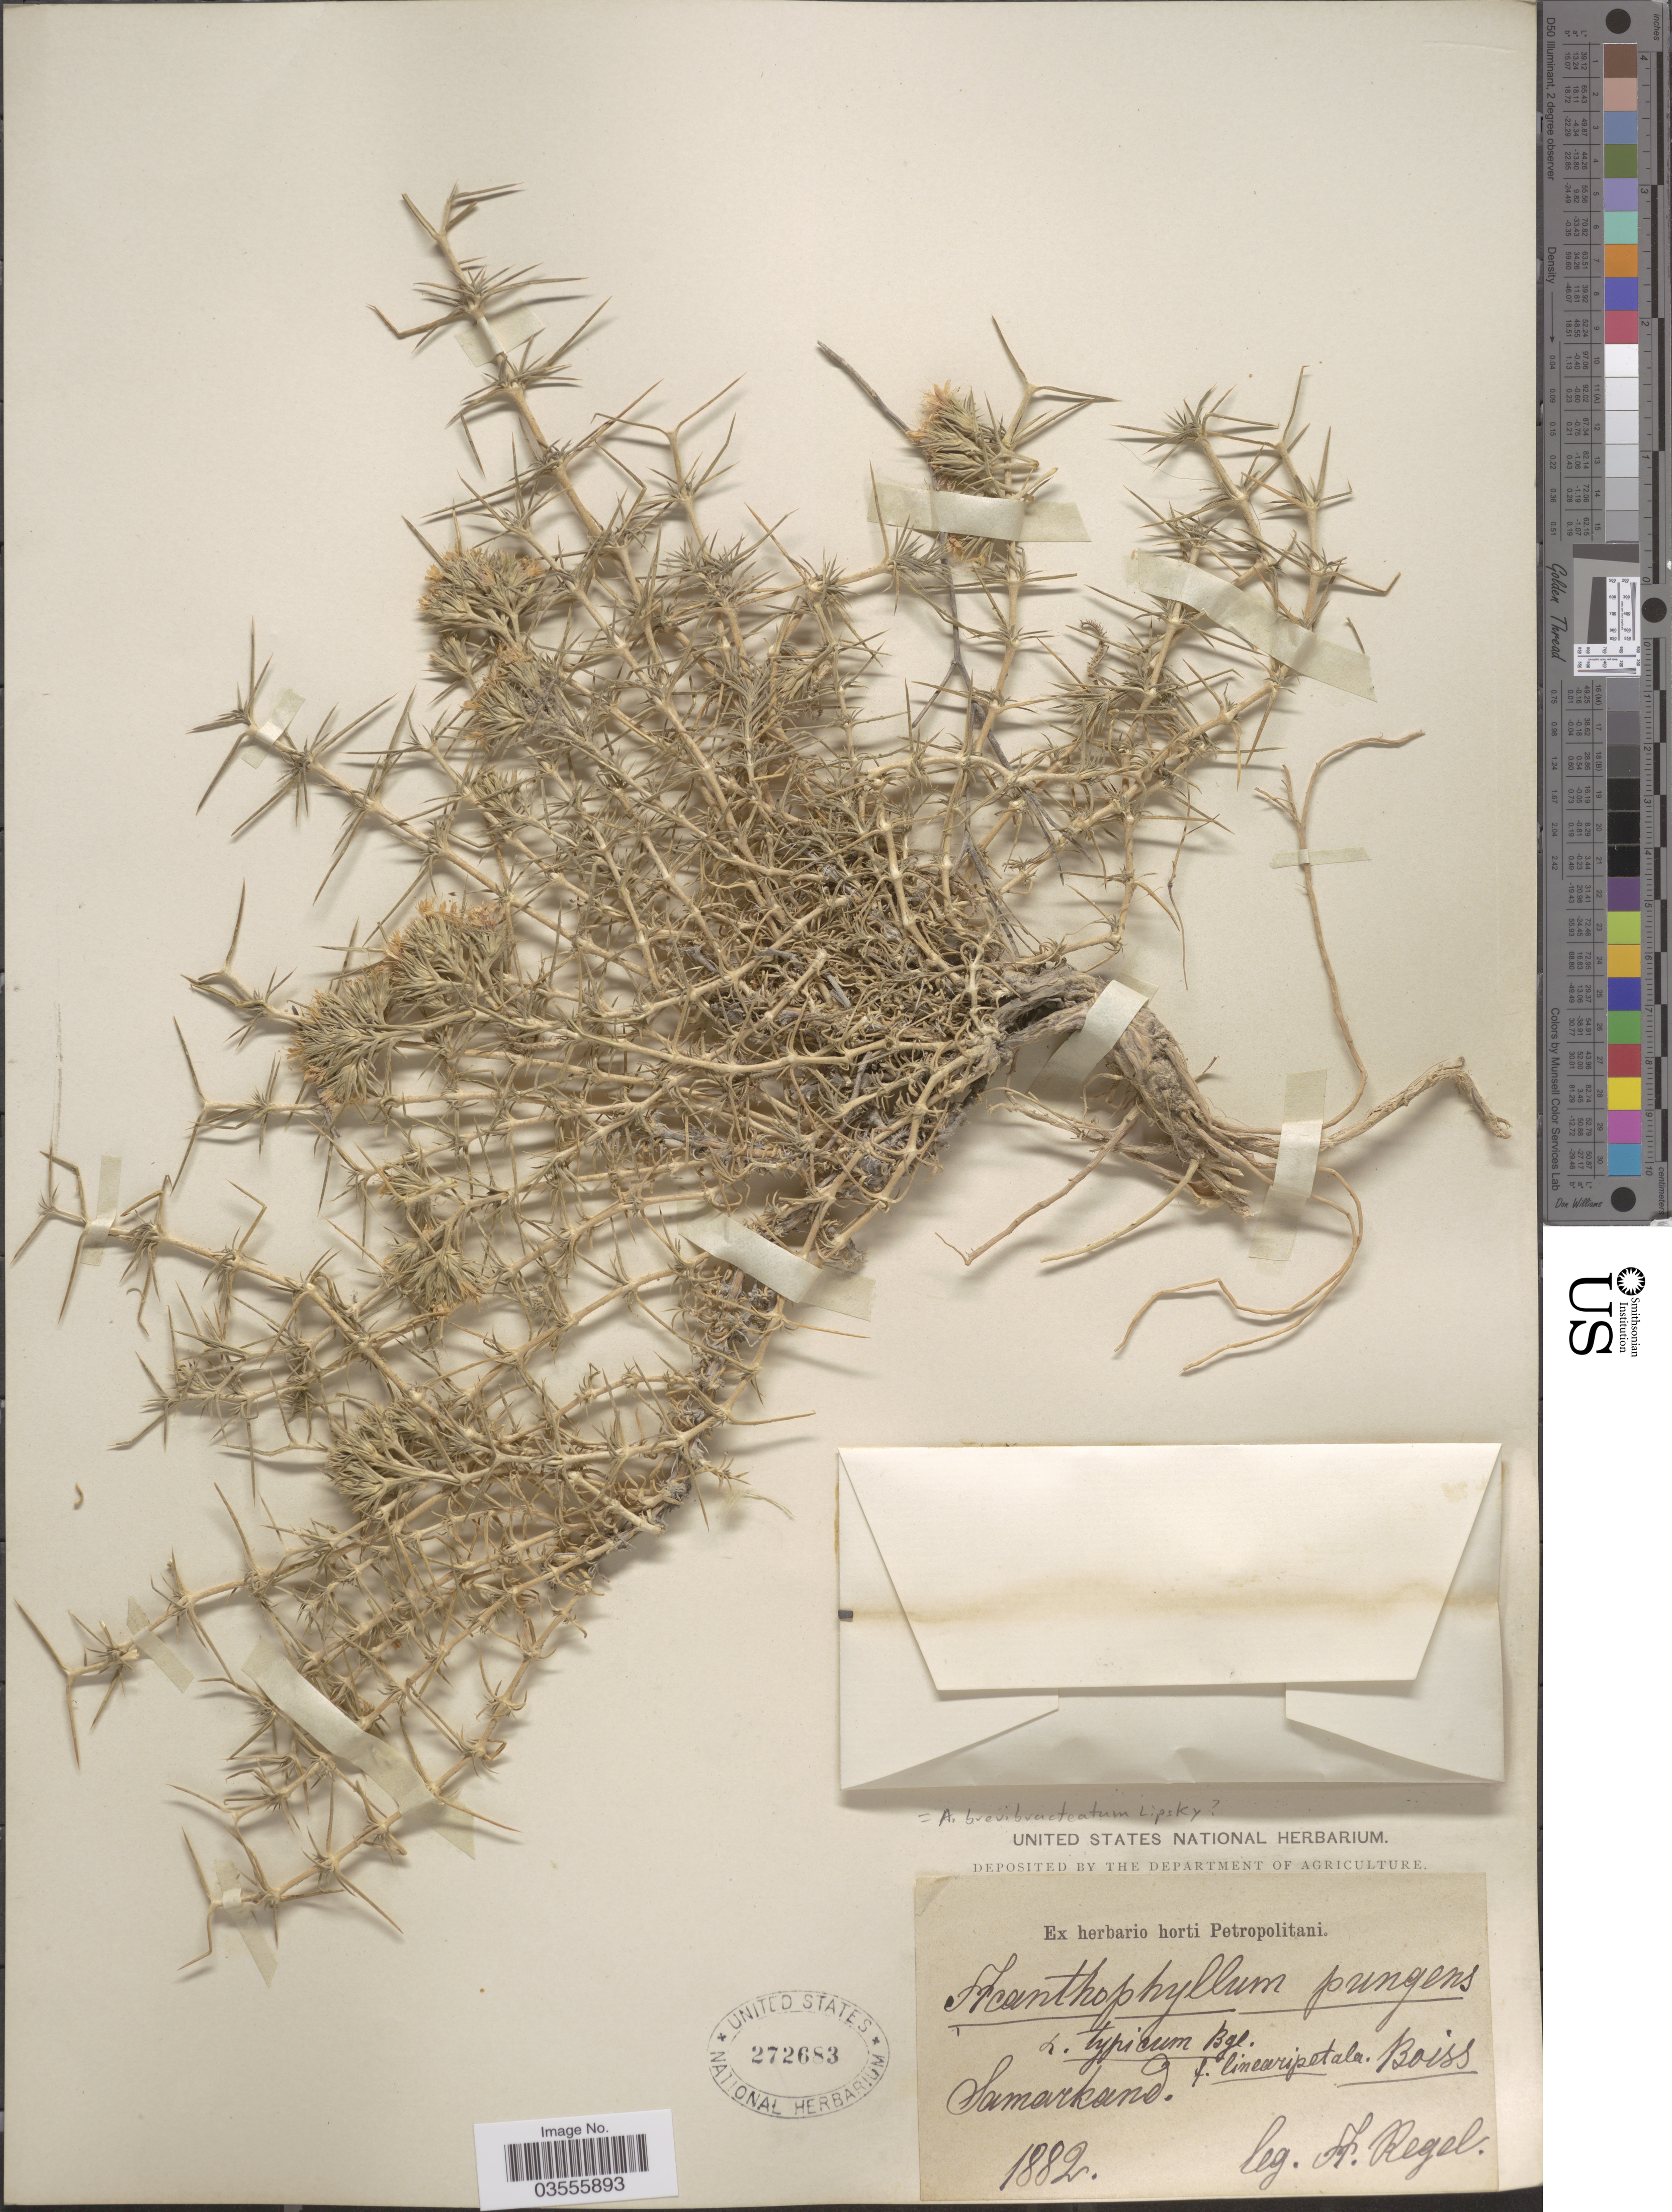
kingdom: Plantae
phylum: Tracheophyta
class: Magnoliopsida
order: Caryophyllales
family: Caryophyllaceae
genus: Acanthophyllum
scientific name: Acanthophyllum pungens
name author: (Bunge) Boiss.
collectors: A. Regel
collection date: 1882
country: Uzbekistan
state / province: Samarqand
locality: Samarkand.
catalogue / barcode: US 272683